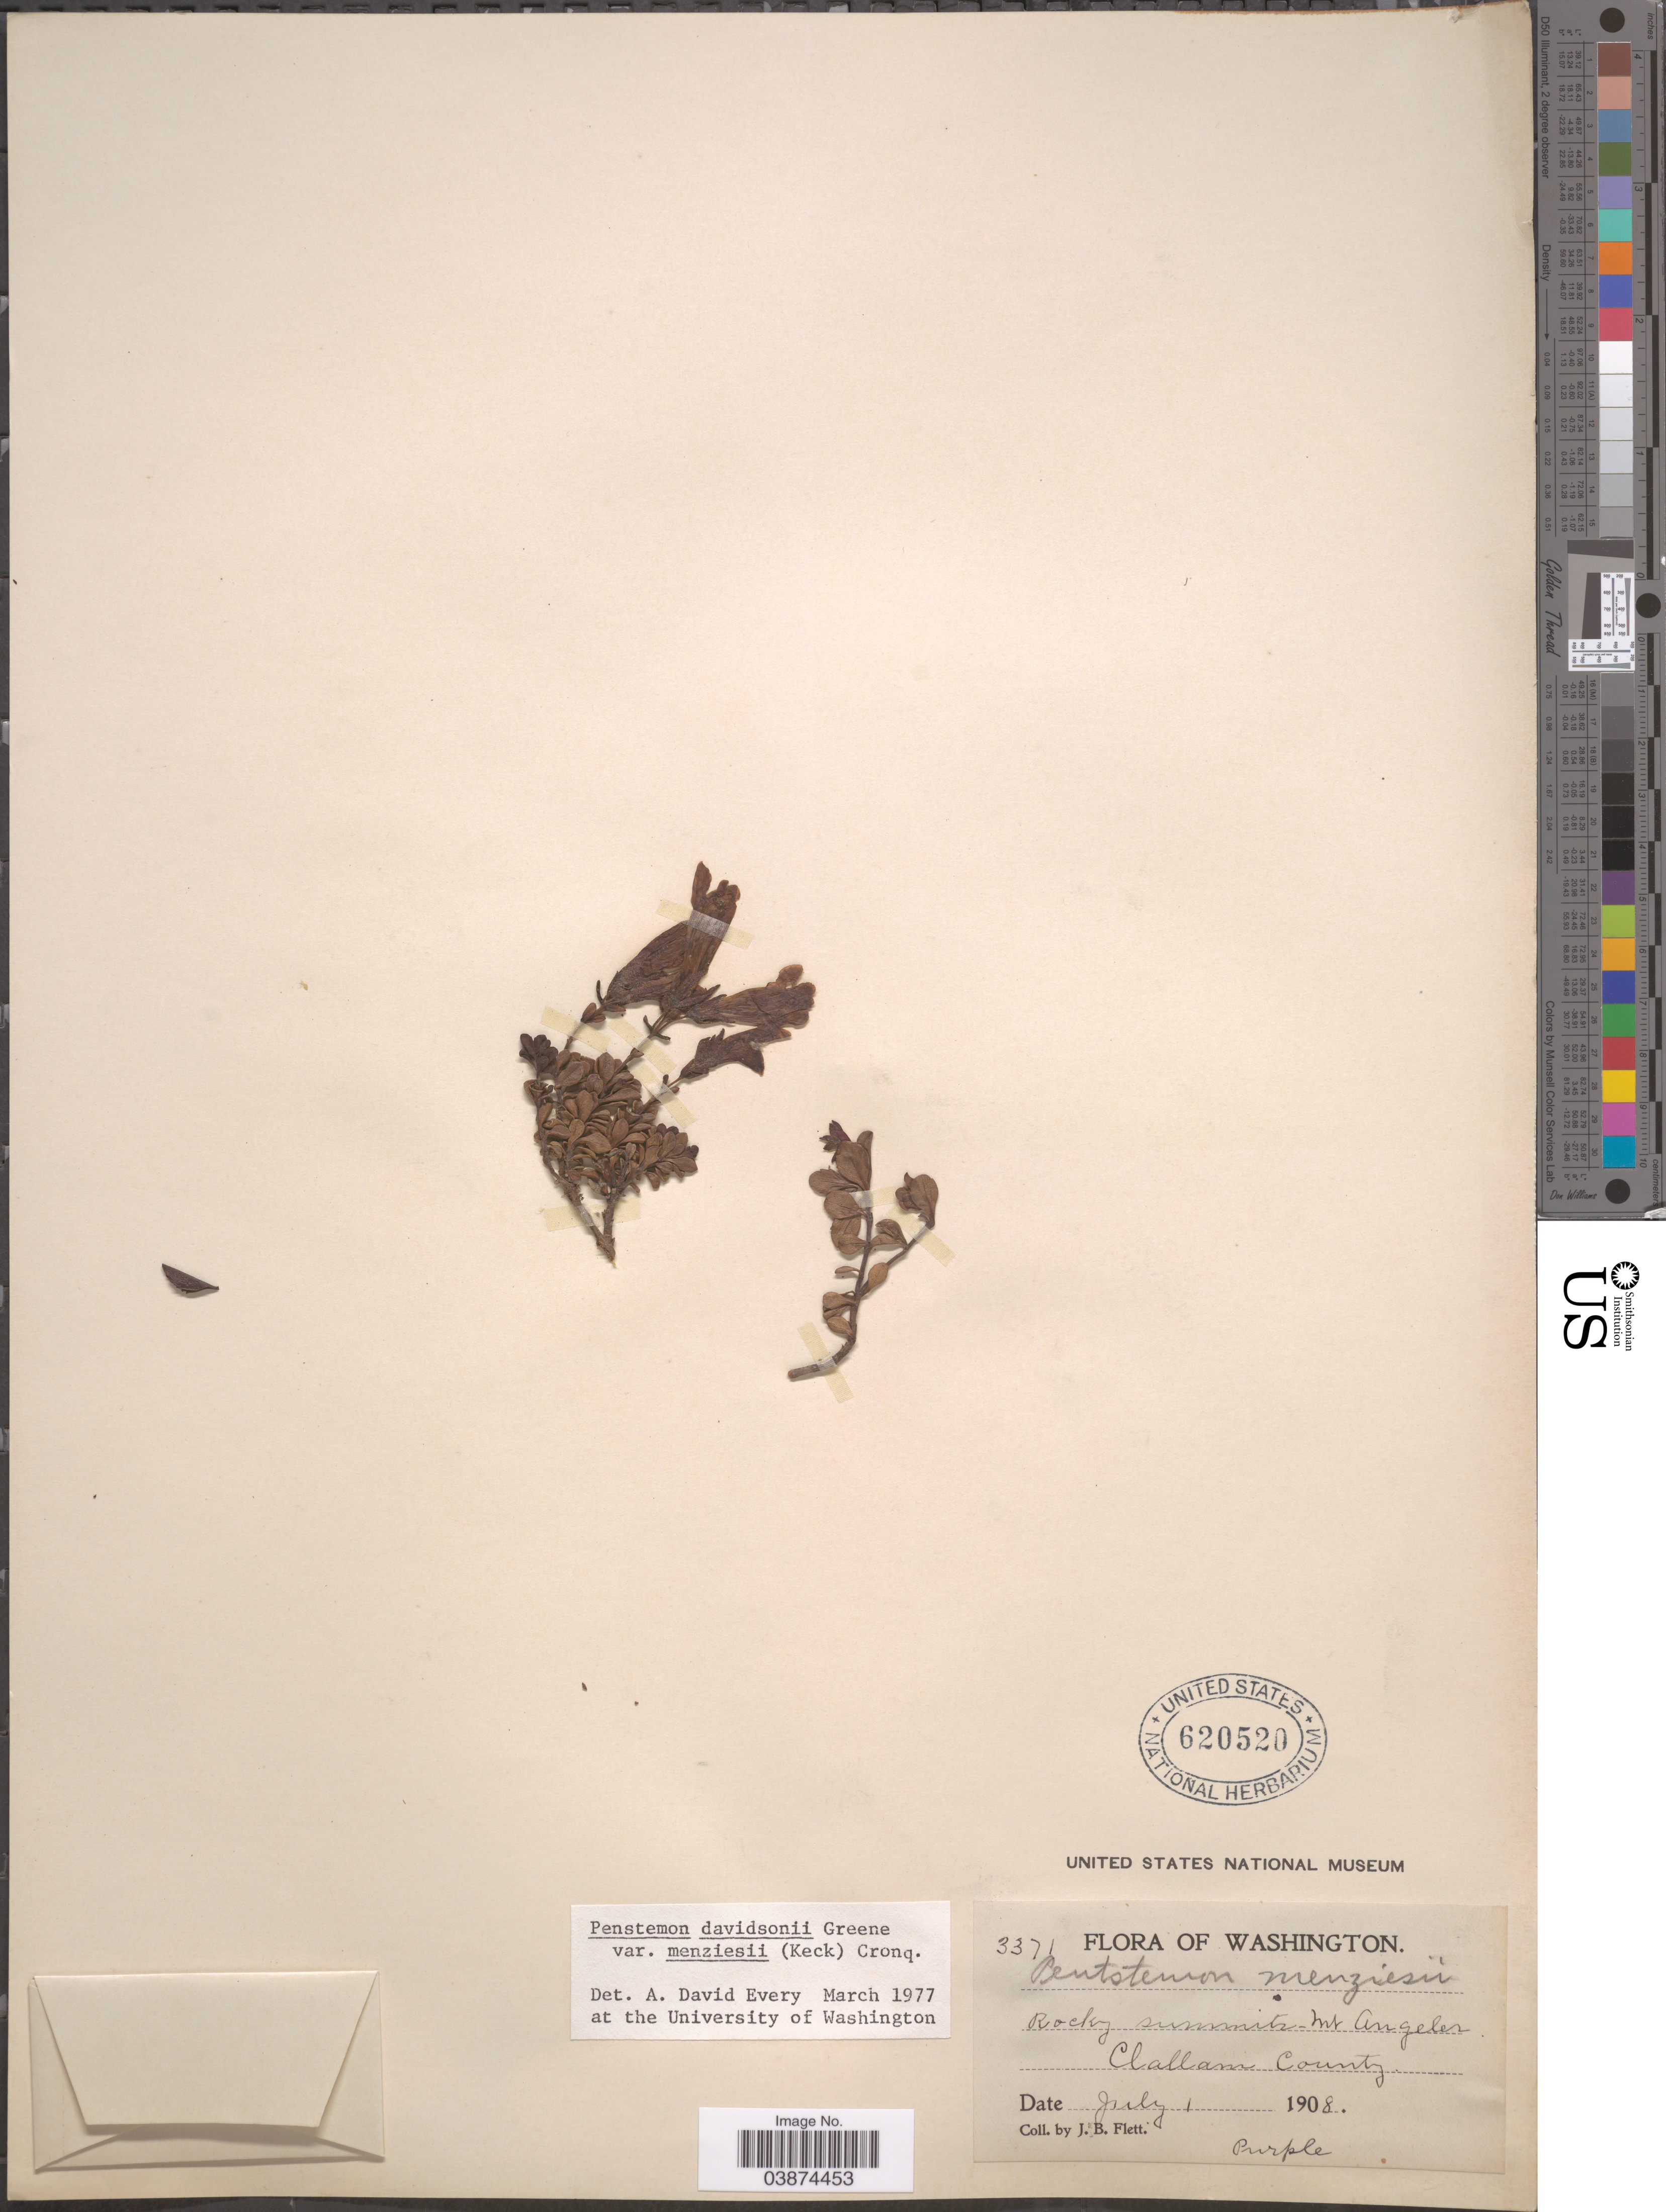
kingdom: Plantae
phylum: Tracheophyta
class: Magnoliopsida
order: Lamiales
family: Plantaginaceae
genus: Penstemon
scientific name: Penstemon davidsonii var. menziesii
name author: (D.D. Keck) Cronquist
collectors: J. Flett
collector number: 3371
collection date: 1908-07-01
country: United States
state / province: Washington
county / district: Clallam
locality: Mt. Angeles. Clallam County.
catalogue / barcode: US 620520